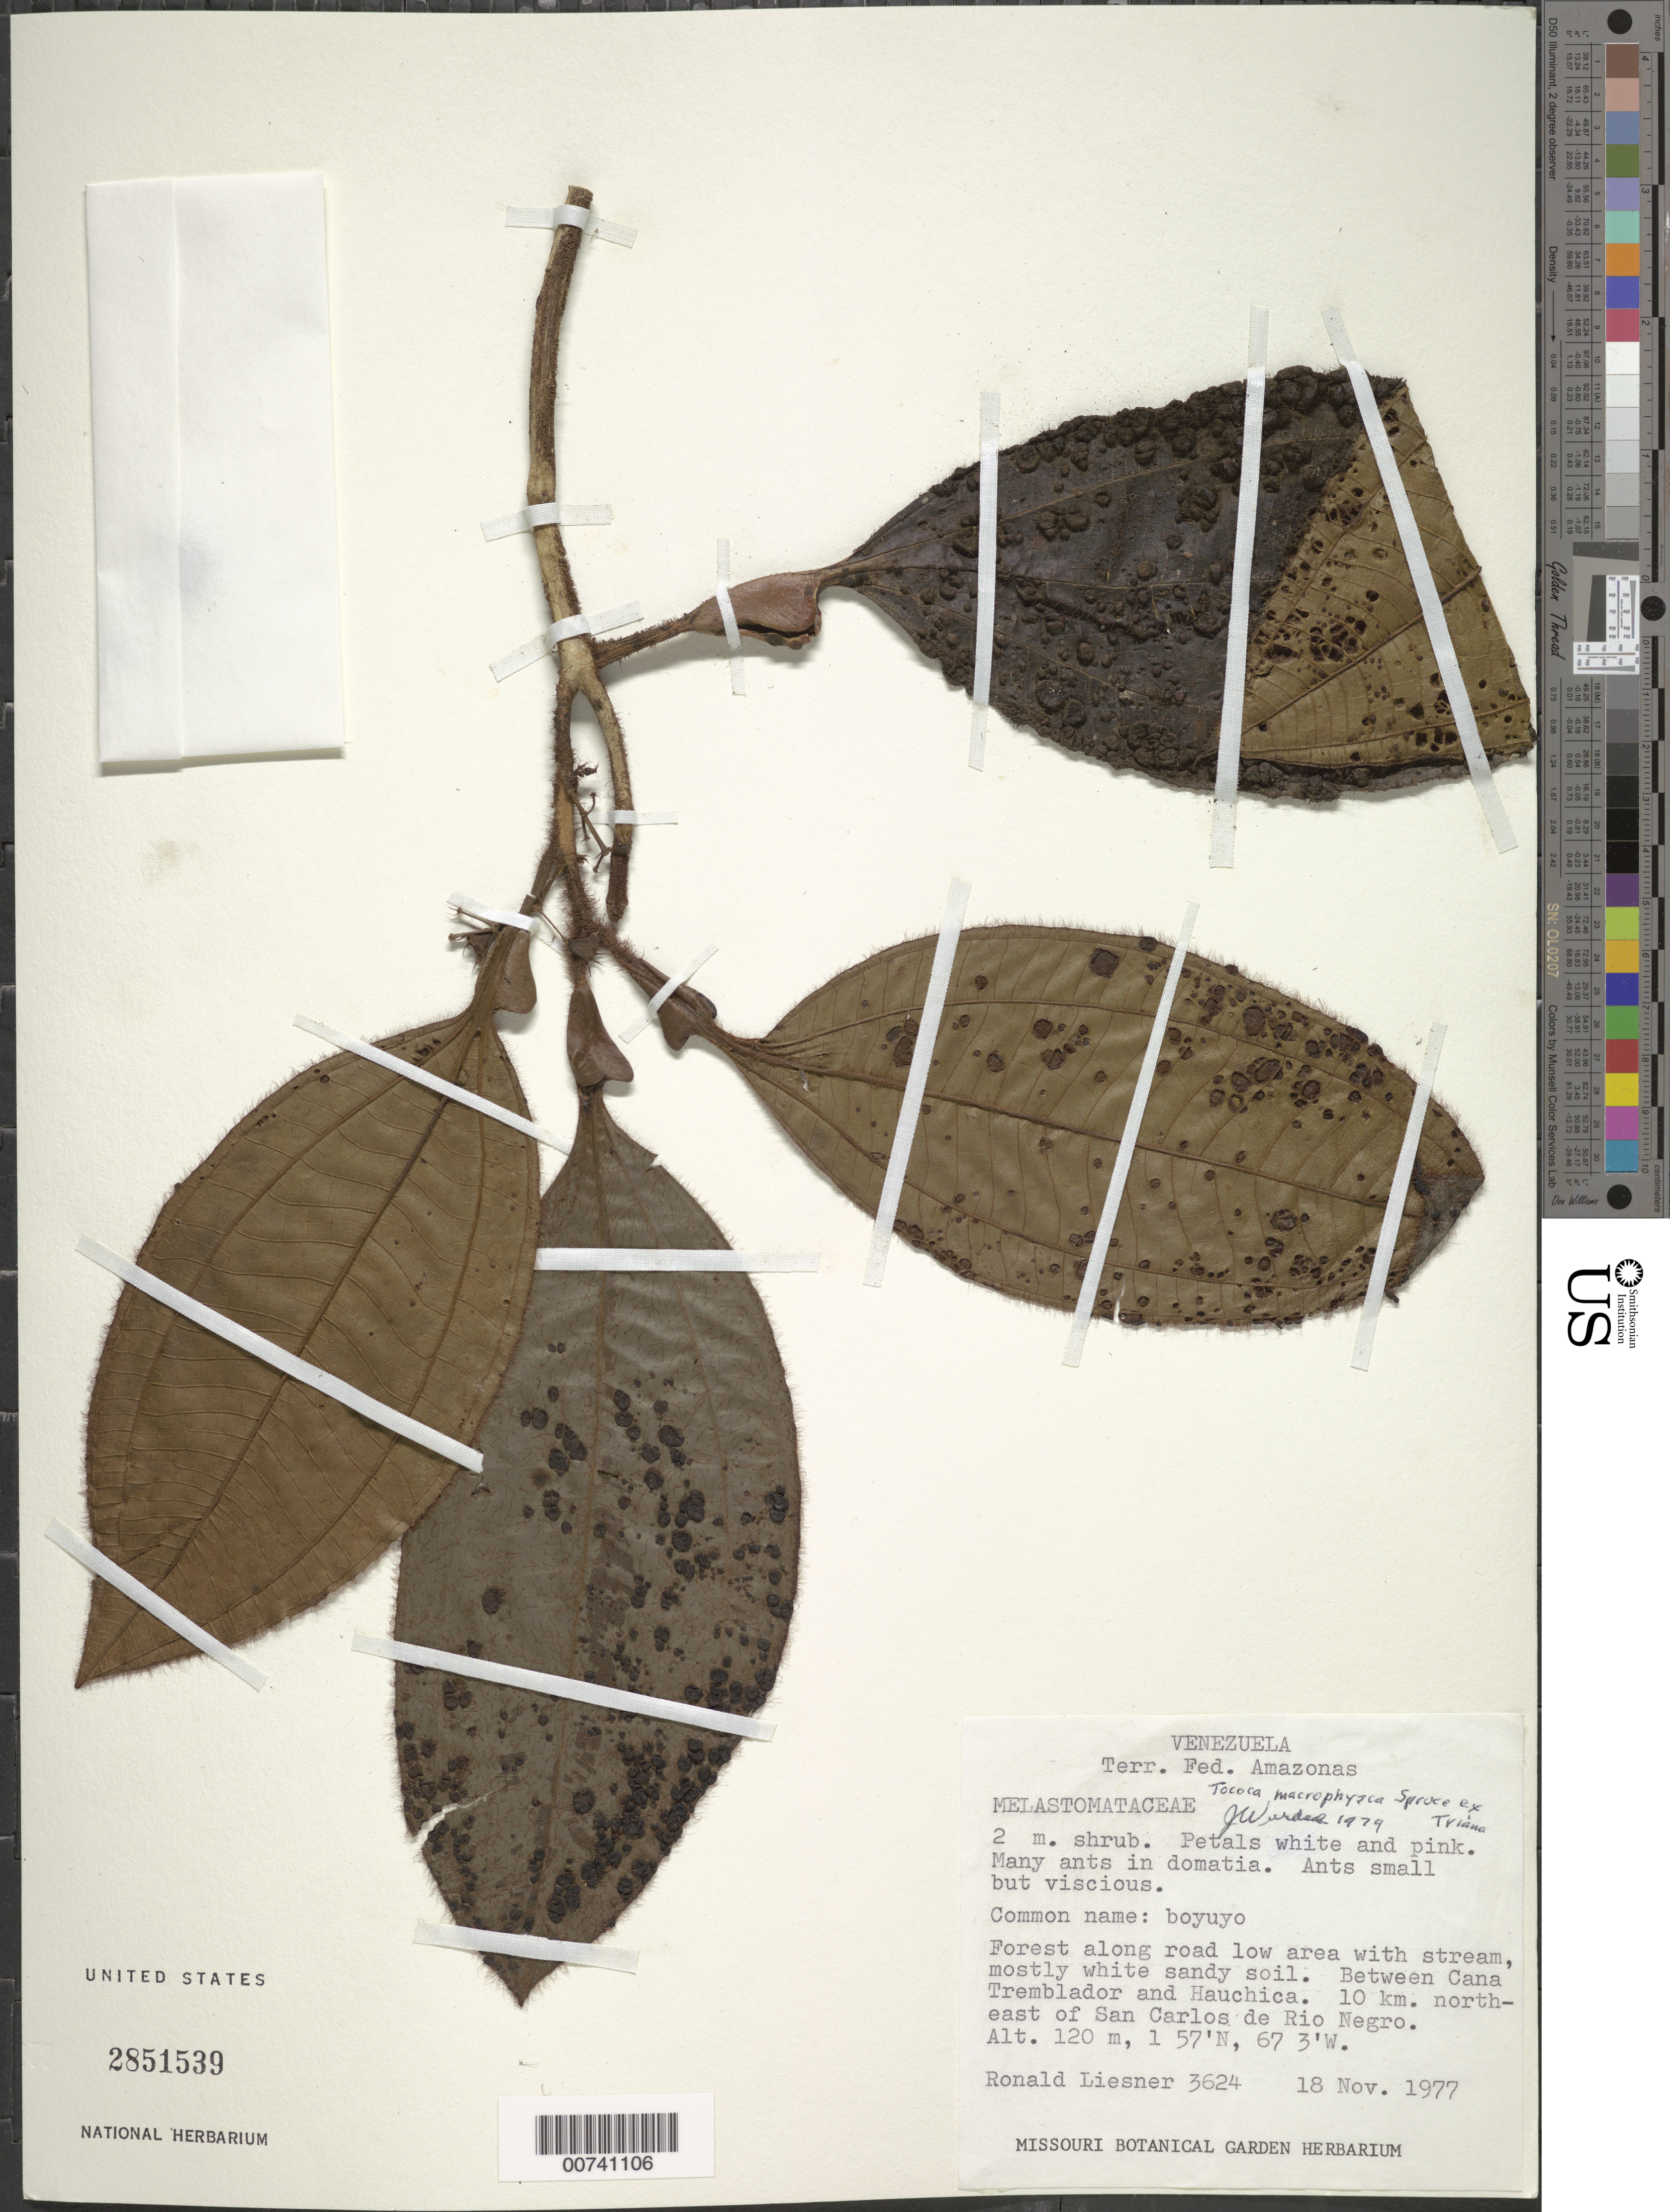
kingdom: Plantae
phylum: Tracheophyta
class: Magnoliopsida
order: Myrtales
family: Melastomataceae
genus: Tococa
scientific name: Tococa macrophysca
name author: Spruce ex Triana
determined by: Wurdack, John J., (US), US (UNITED STATES)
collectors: R. L. Liesner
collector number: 3624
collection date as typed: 18-Nov-77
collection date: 1977-11-18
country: Venezuela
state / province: Amazonas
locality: San Carlos de Río Negro,10 km NE of; Cana Tremblador to Hauchica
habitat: Forest along road low area with stream mostly white sandy soil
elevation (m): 120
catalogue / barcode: US 2851539